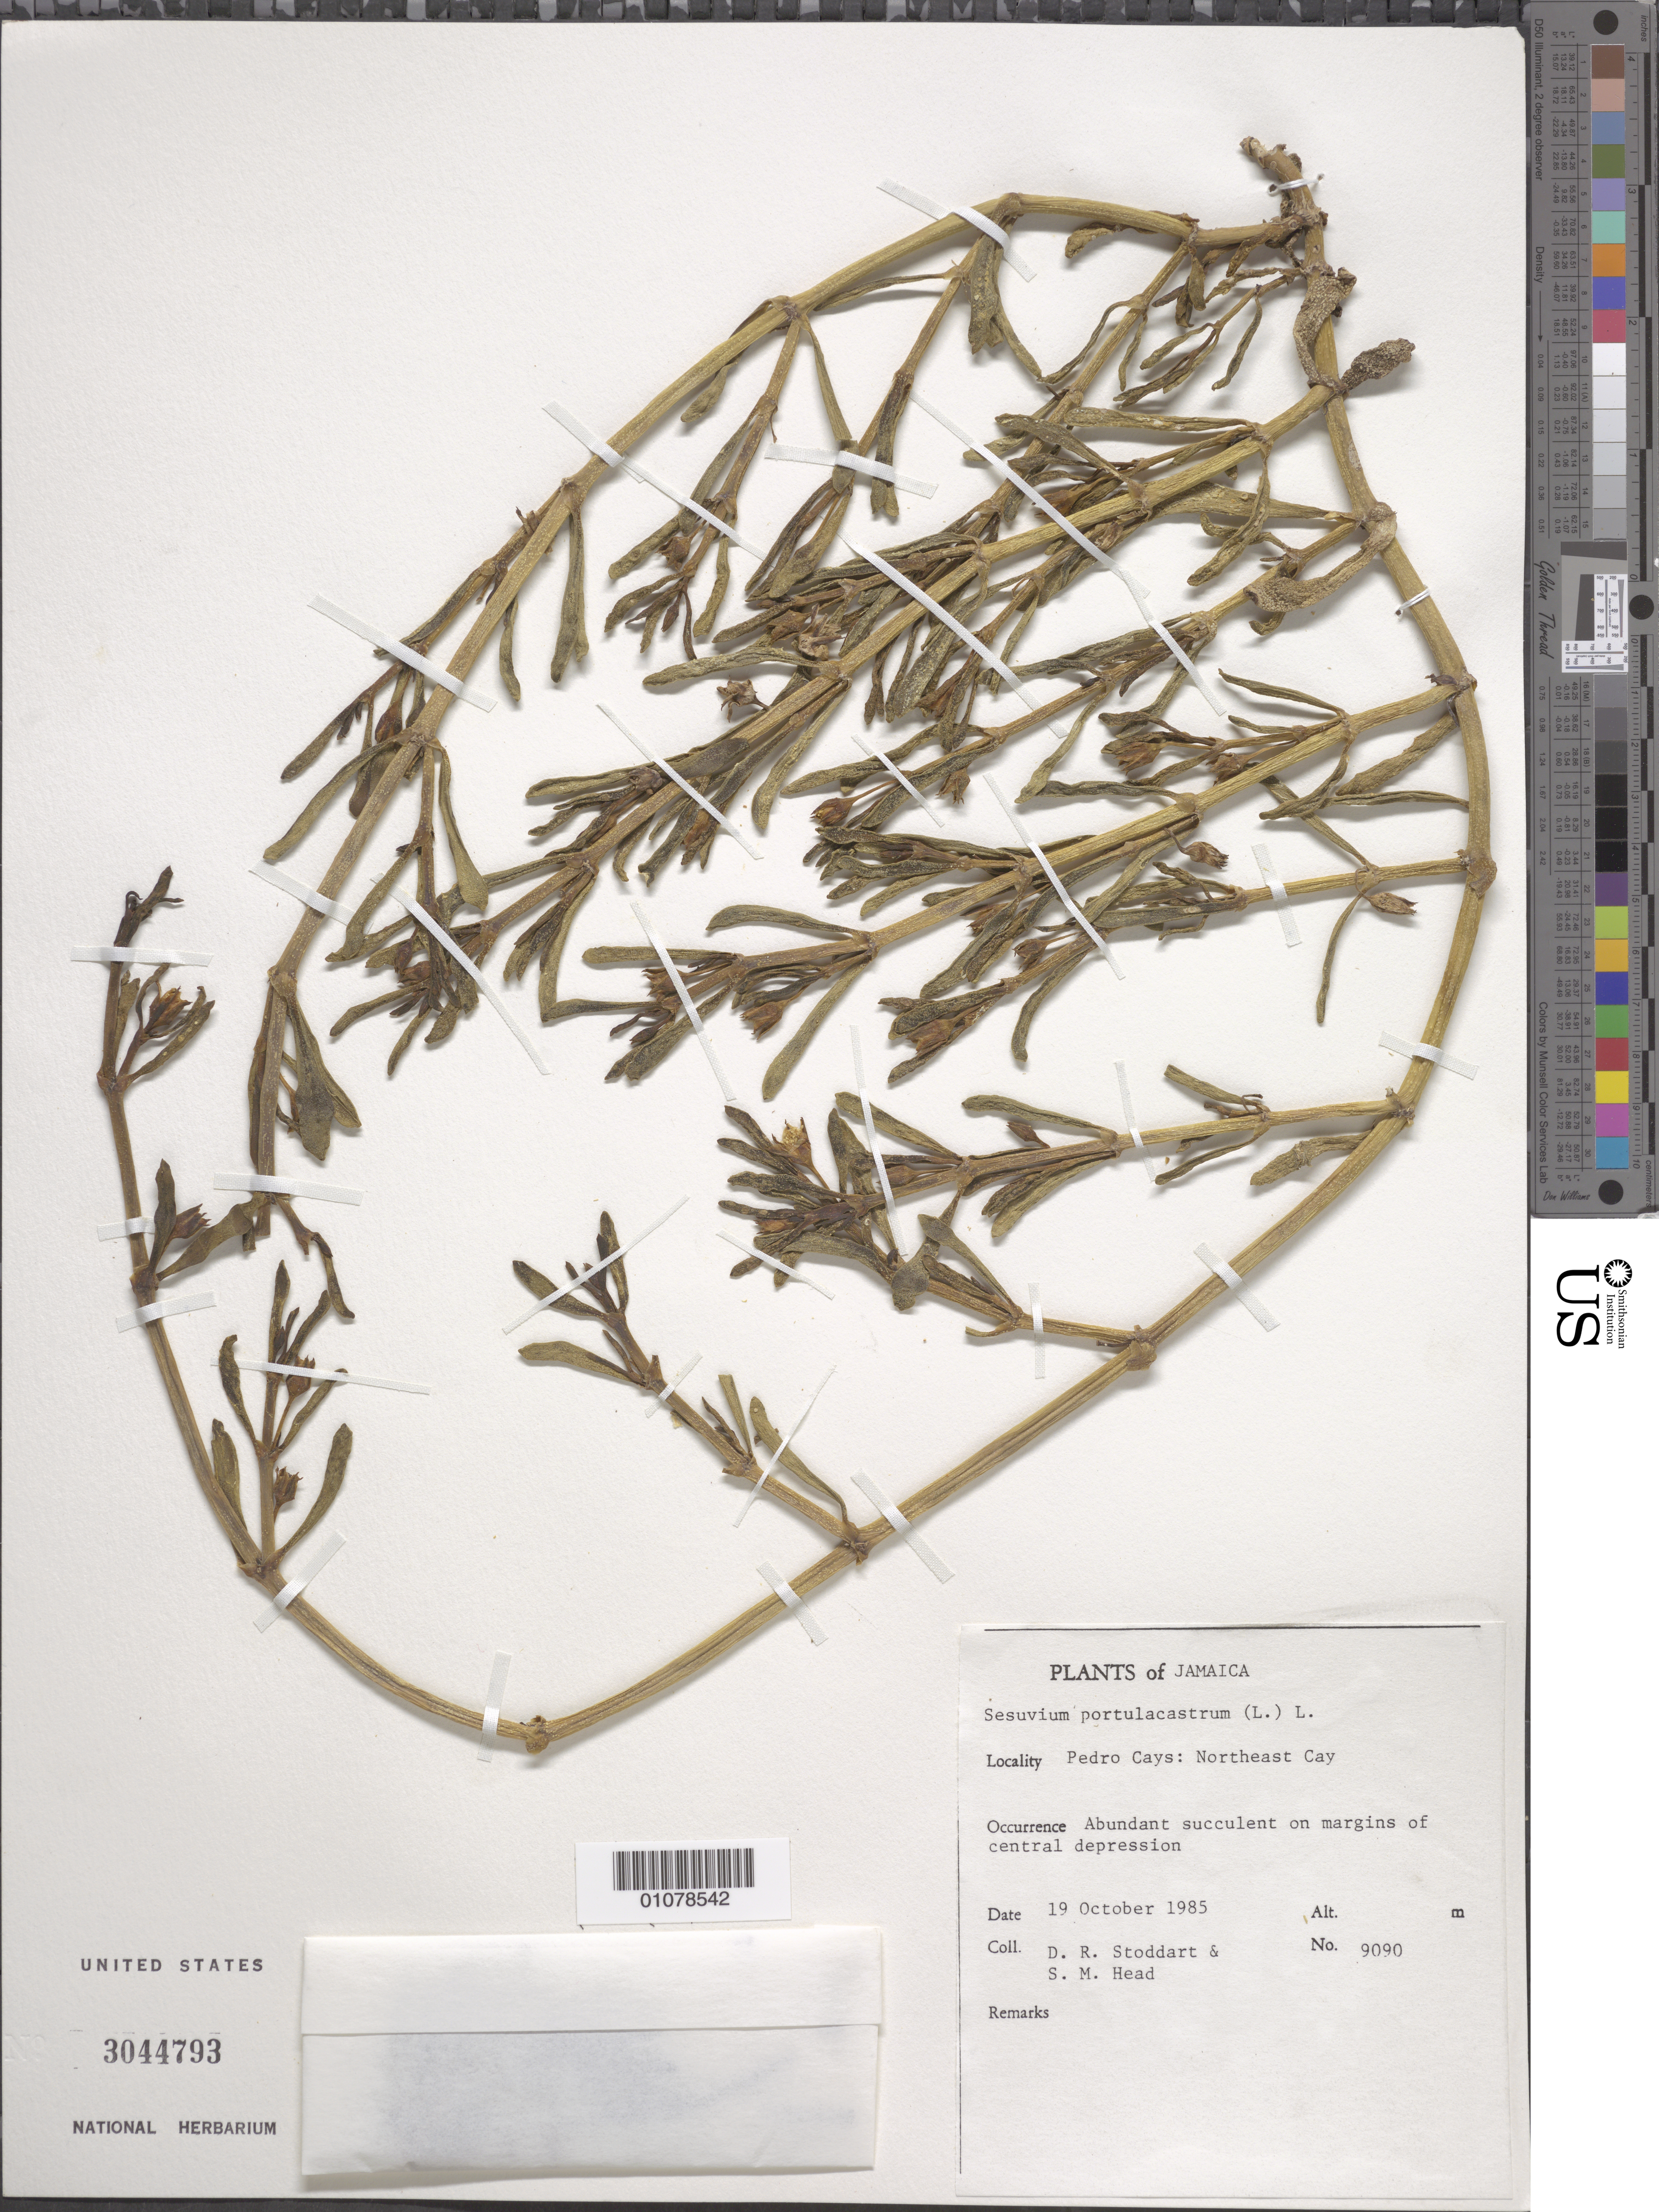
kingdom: Plantae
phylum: Tracheophyta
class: Magnoliopsida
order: Caryophyllales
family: Aizoaceae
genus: Sesuvium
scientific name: Sesuvium portulacastrum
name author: (L.) L.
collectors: D. R. Stoddart & S. Head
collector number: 9090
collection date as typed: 19 Oct 1985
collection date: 1985-10-19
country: Jamaica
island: Jamaica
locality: Pedro Cays: Northeast Cay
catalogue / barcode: US 3044793